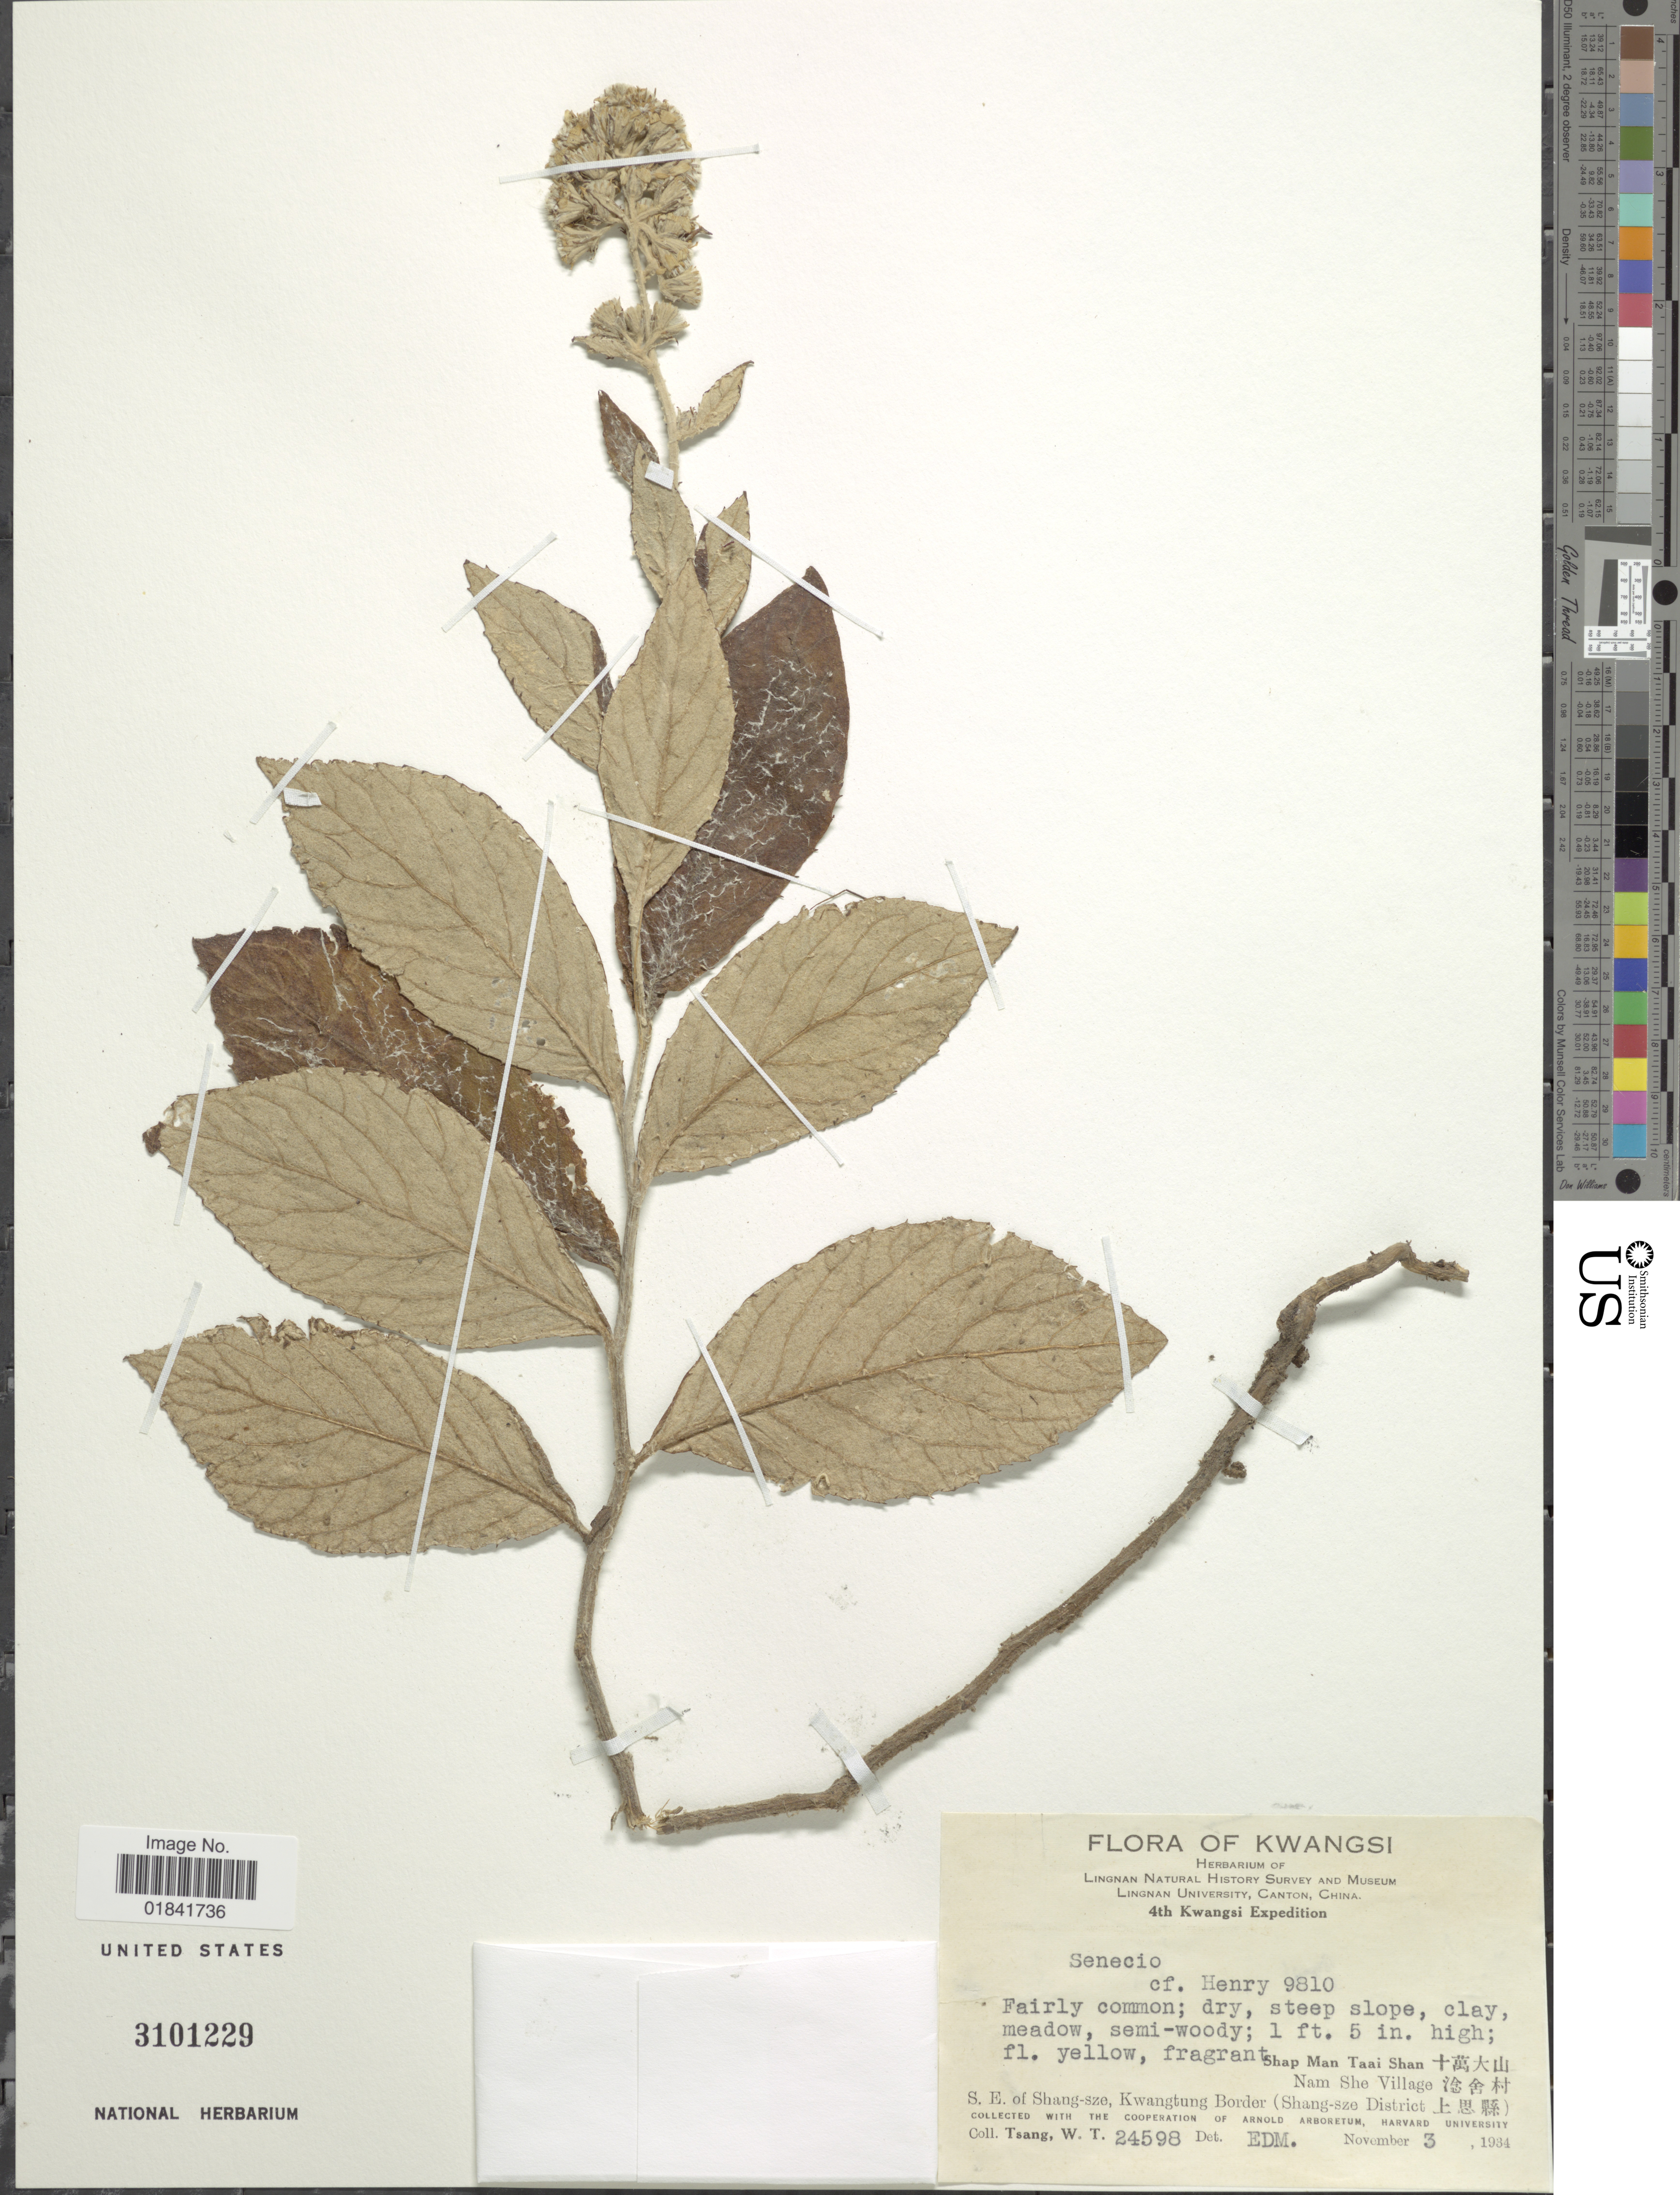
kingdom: Plantae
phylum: Tracheophyta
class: Magnoliopsida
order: Asterales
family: Asteraceae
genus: Senecio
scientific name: Senecio sp.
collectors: W. T. Tsang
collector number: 24598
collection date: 1934-11-03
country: China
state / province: Guangxi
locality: Kwangsi, S. E. of Shang-sze, Kwangtung Border (Shang-sze District)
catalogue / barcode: US 3101229